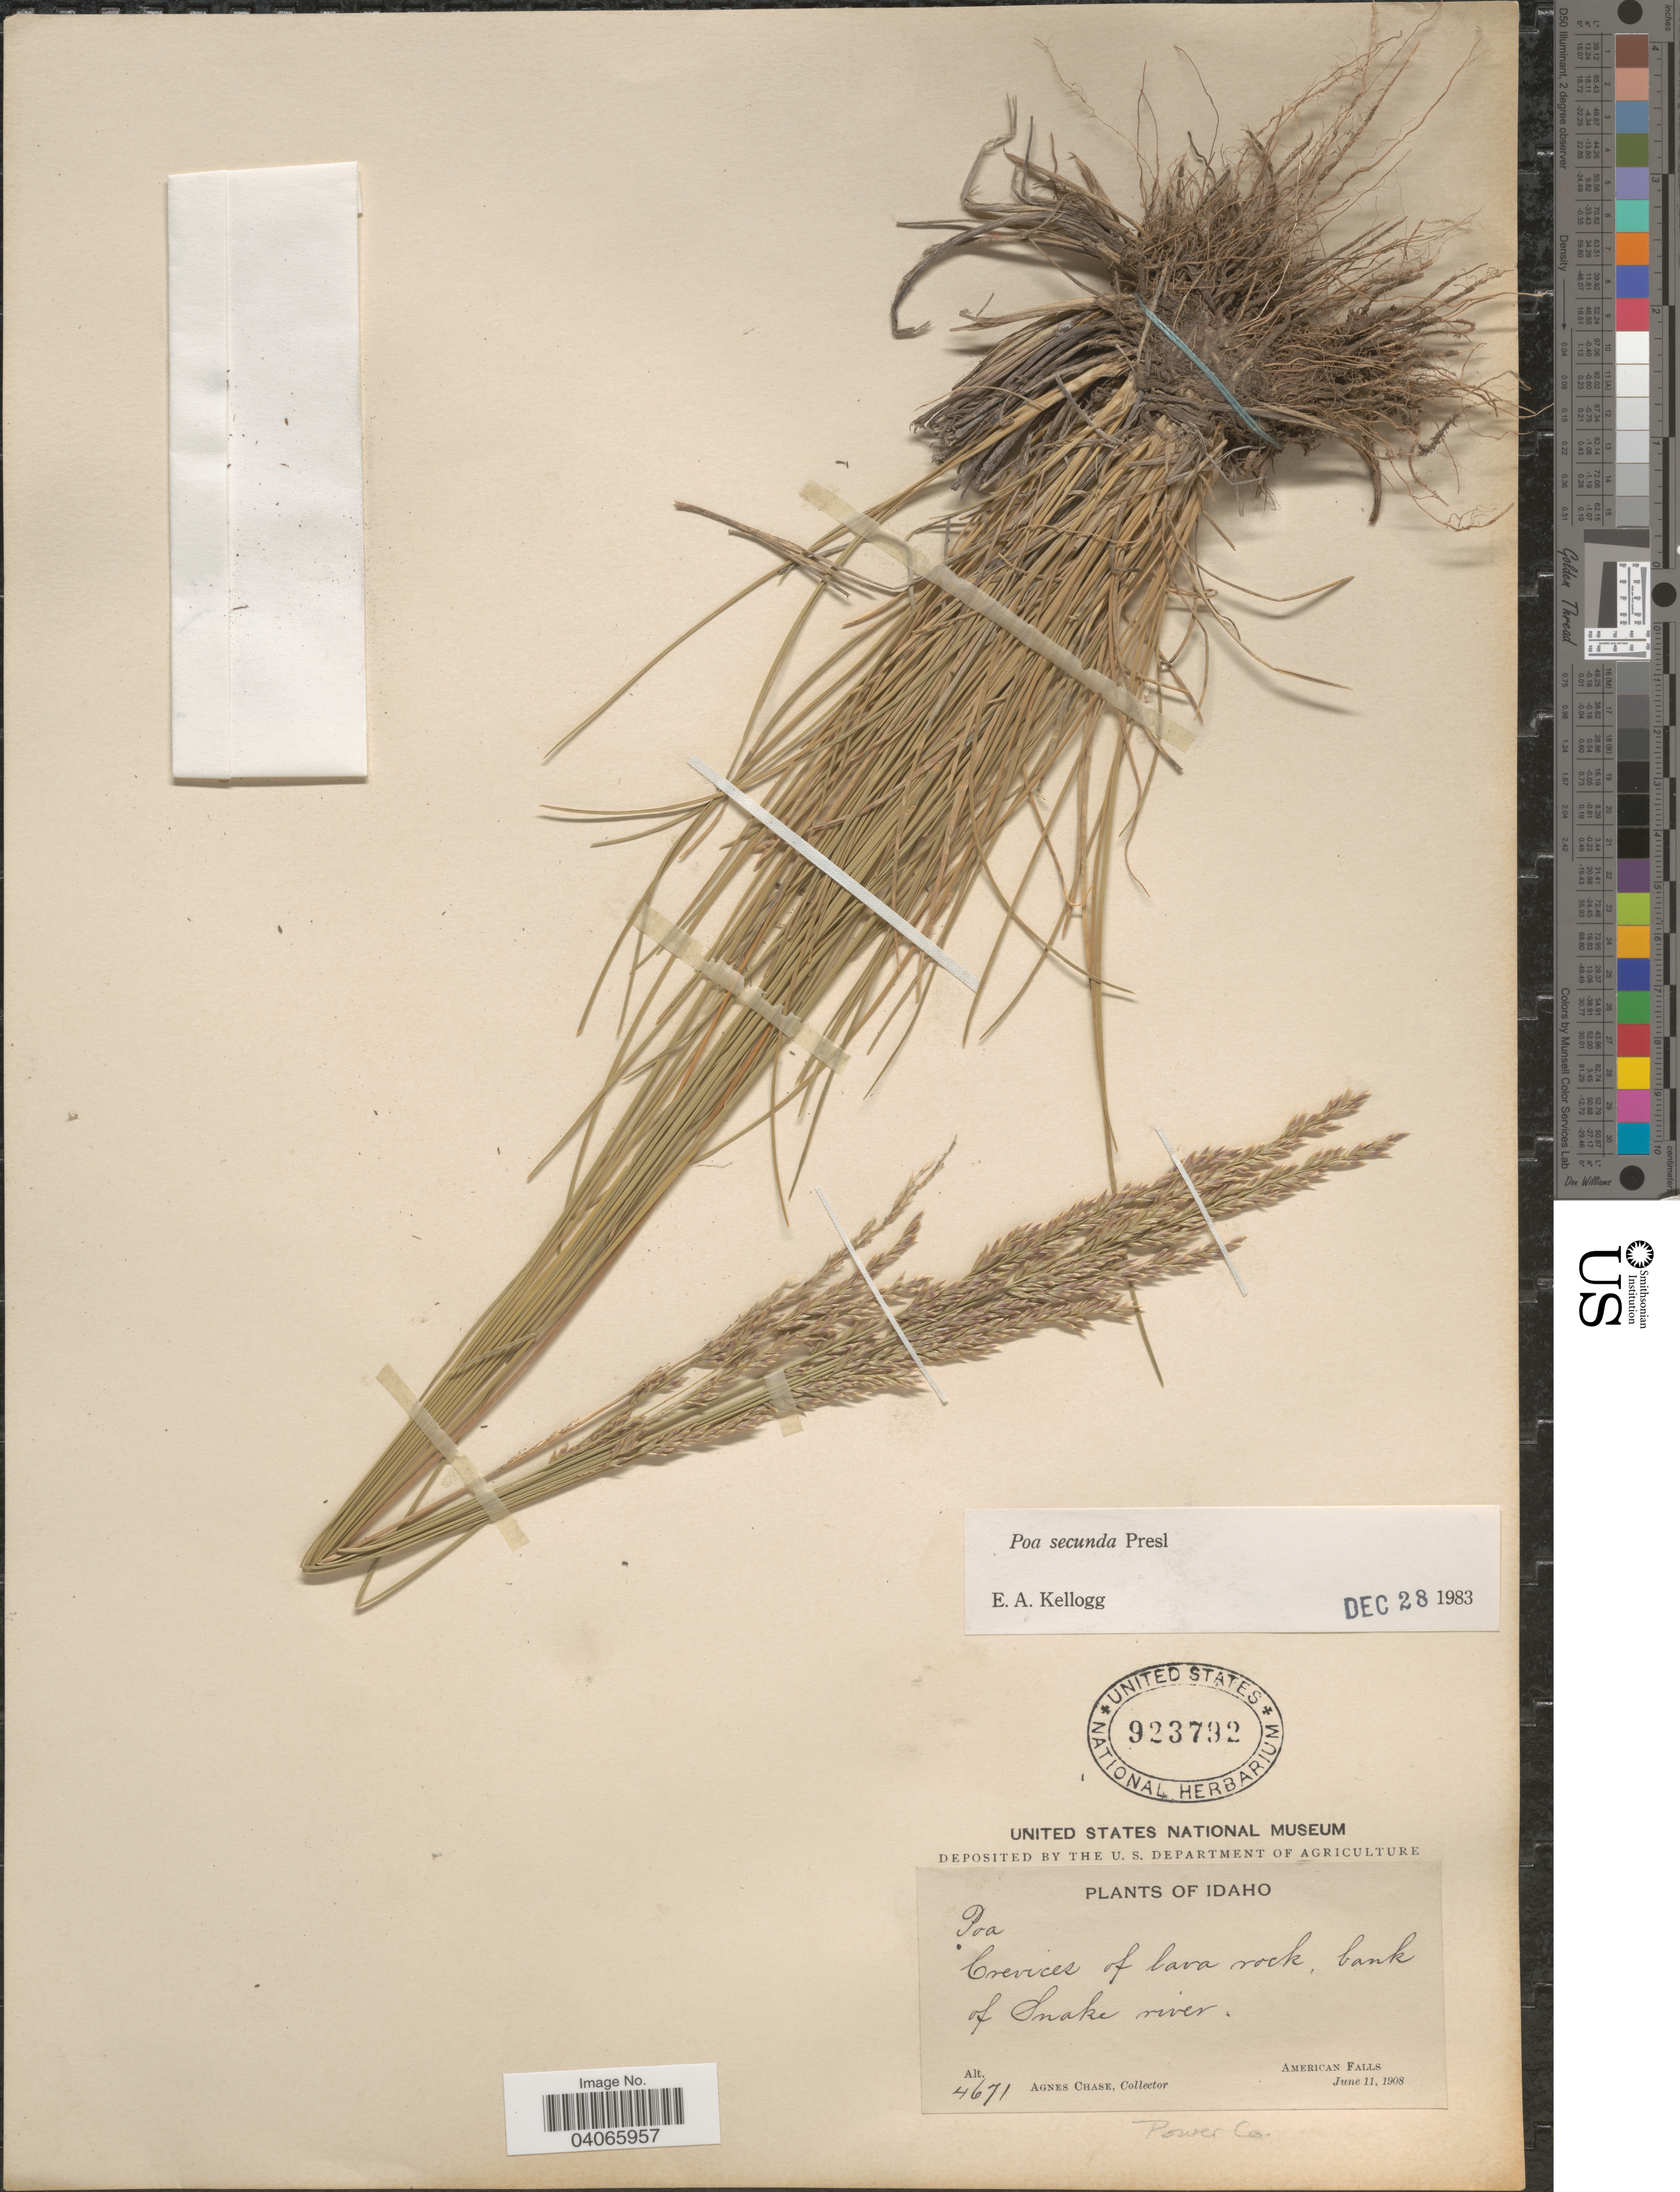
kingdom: Plantae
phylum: Tracheophyta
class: Liliopsida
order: Poales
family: Poaceae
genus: Poa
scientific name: Poa secunda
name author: J. Presl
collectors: A. Chase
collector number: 4671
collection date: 1908-06-11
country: United States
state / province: Idaho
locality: Crevices of lava rock, bank of Snake river. American Falls. Power Co.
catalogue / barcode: US 923792